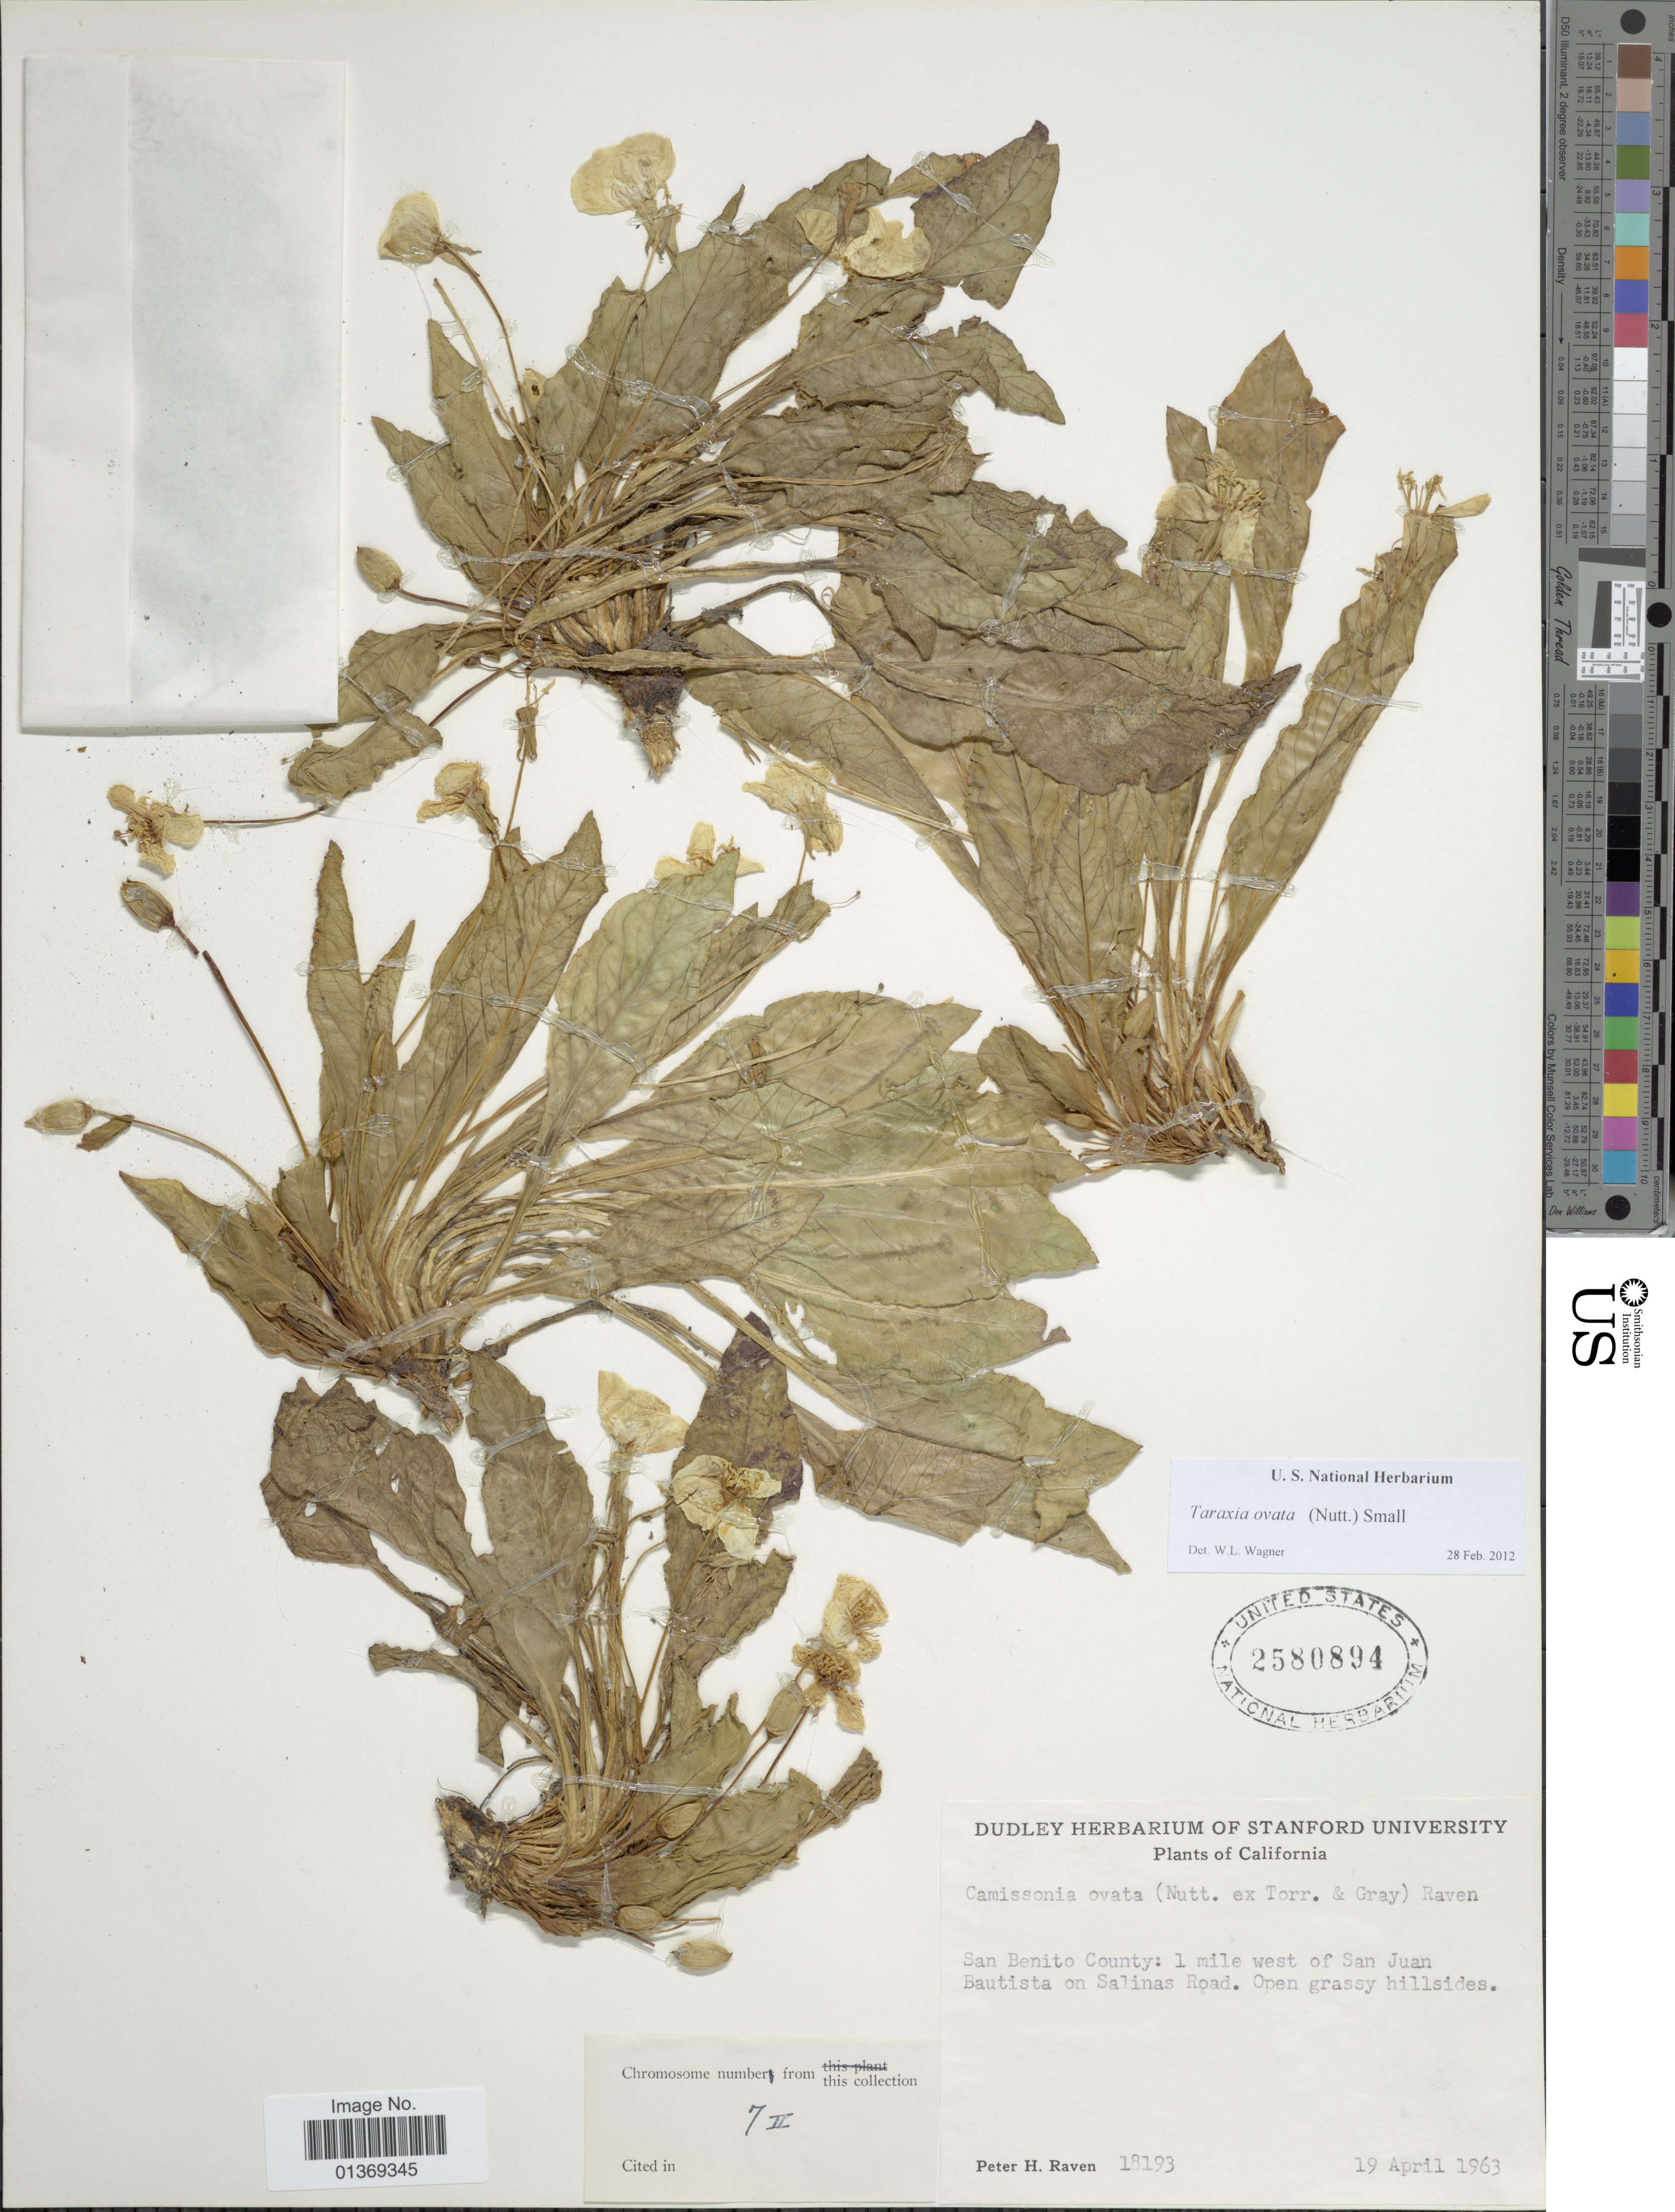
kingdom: Plantae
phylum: Tracheophyta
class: Magnoliopsida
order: Myrtales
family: Onagraceae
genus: Taraxia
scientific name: Taraxia ovata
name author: (Nutt.) Small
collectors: P. H. Raven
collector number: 18193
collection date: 1963-04-19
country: United States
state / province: California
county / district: San Benito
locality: San Benito County: 1 mile west of San Juan Bautista on Salinas Road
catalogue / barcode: US 2580894